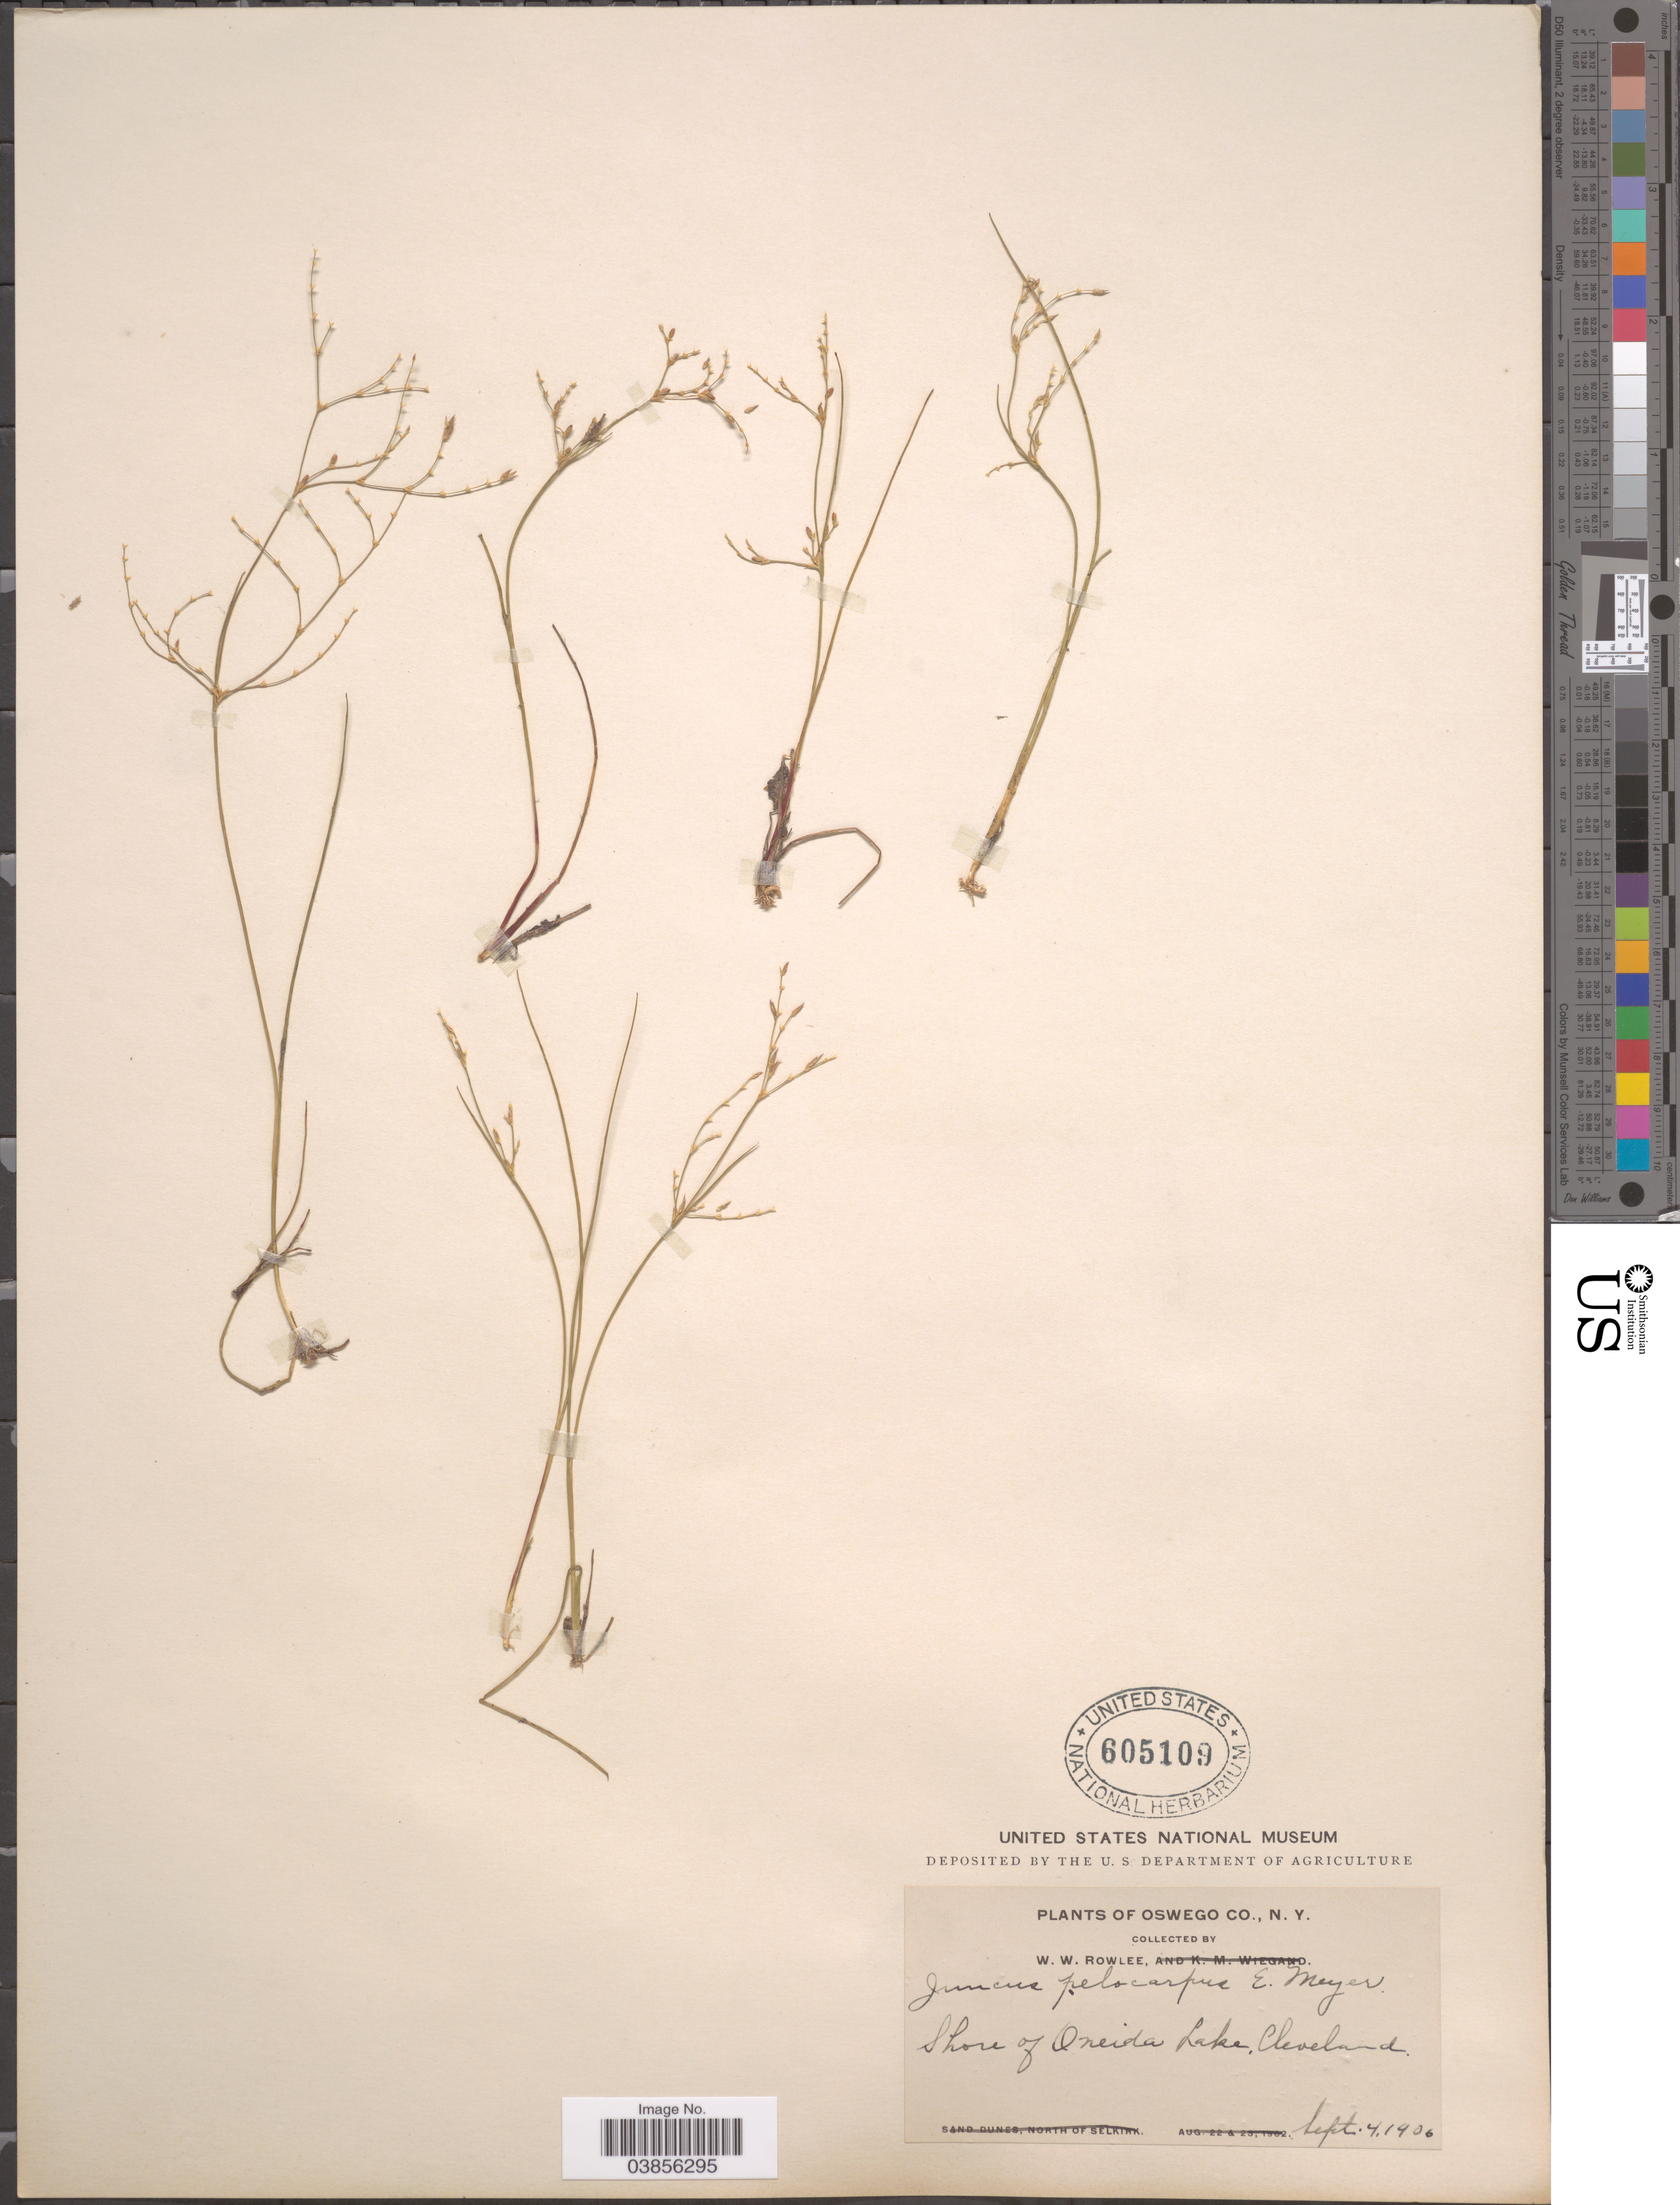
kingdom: Plantae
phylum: Tracheophyta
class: Liliopsida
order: Poales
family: Juncaceae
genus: Juncus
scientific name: Juncus pelocarpus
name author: E. Mey.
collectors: W. W. Rowlee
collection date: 1906-09-04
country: United States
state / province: New York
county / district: Oneida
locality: Oswego Co. Shore of Oneida Lake, Cleveland.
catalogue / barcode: US 605109